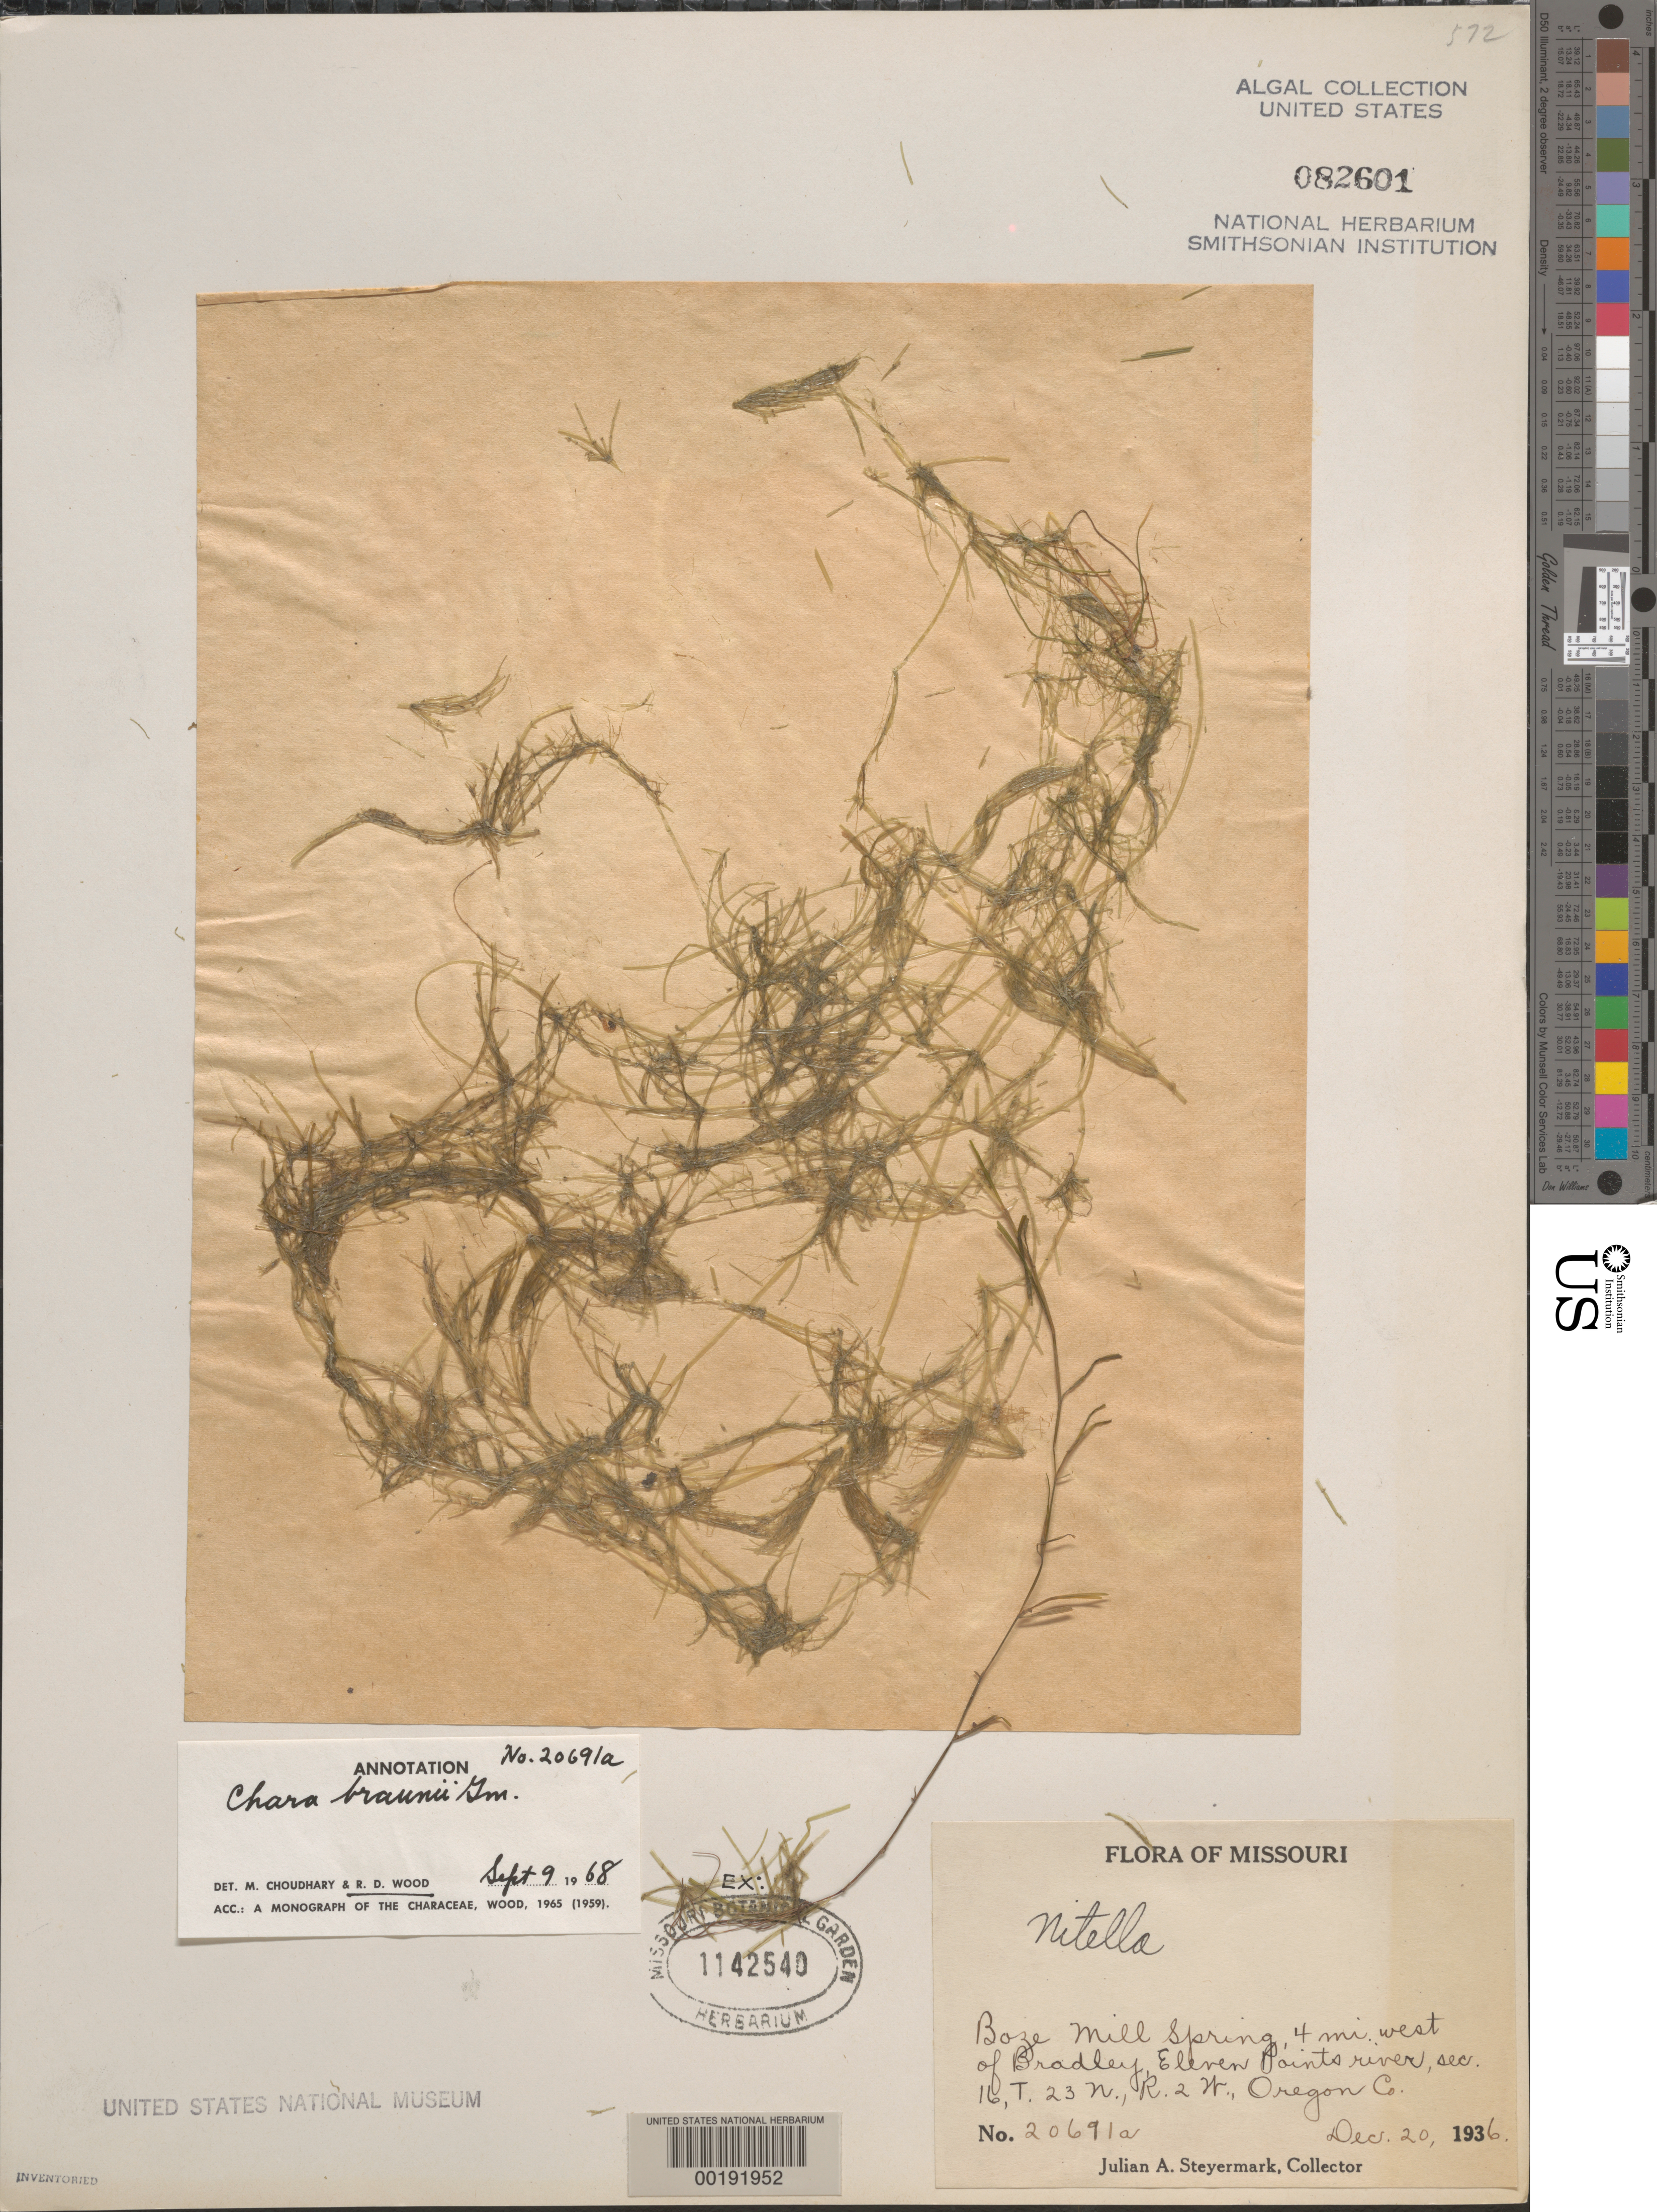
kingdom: Plantae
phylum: Charophyta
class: Charophyceae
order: Charales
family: Characeae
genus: Chara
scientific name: Chara braunii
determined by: Wood, R. D.; Choudhary, M. C.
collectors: J. Steyermark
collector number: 20691a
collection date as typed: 20 Dec 1936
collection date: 1936-12-20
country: United States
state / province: Missouri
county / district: Oregon County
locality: Boze Mill Spring, 4 miles west of Bradley, Eleven Points River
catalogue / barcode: US 82601